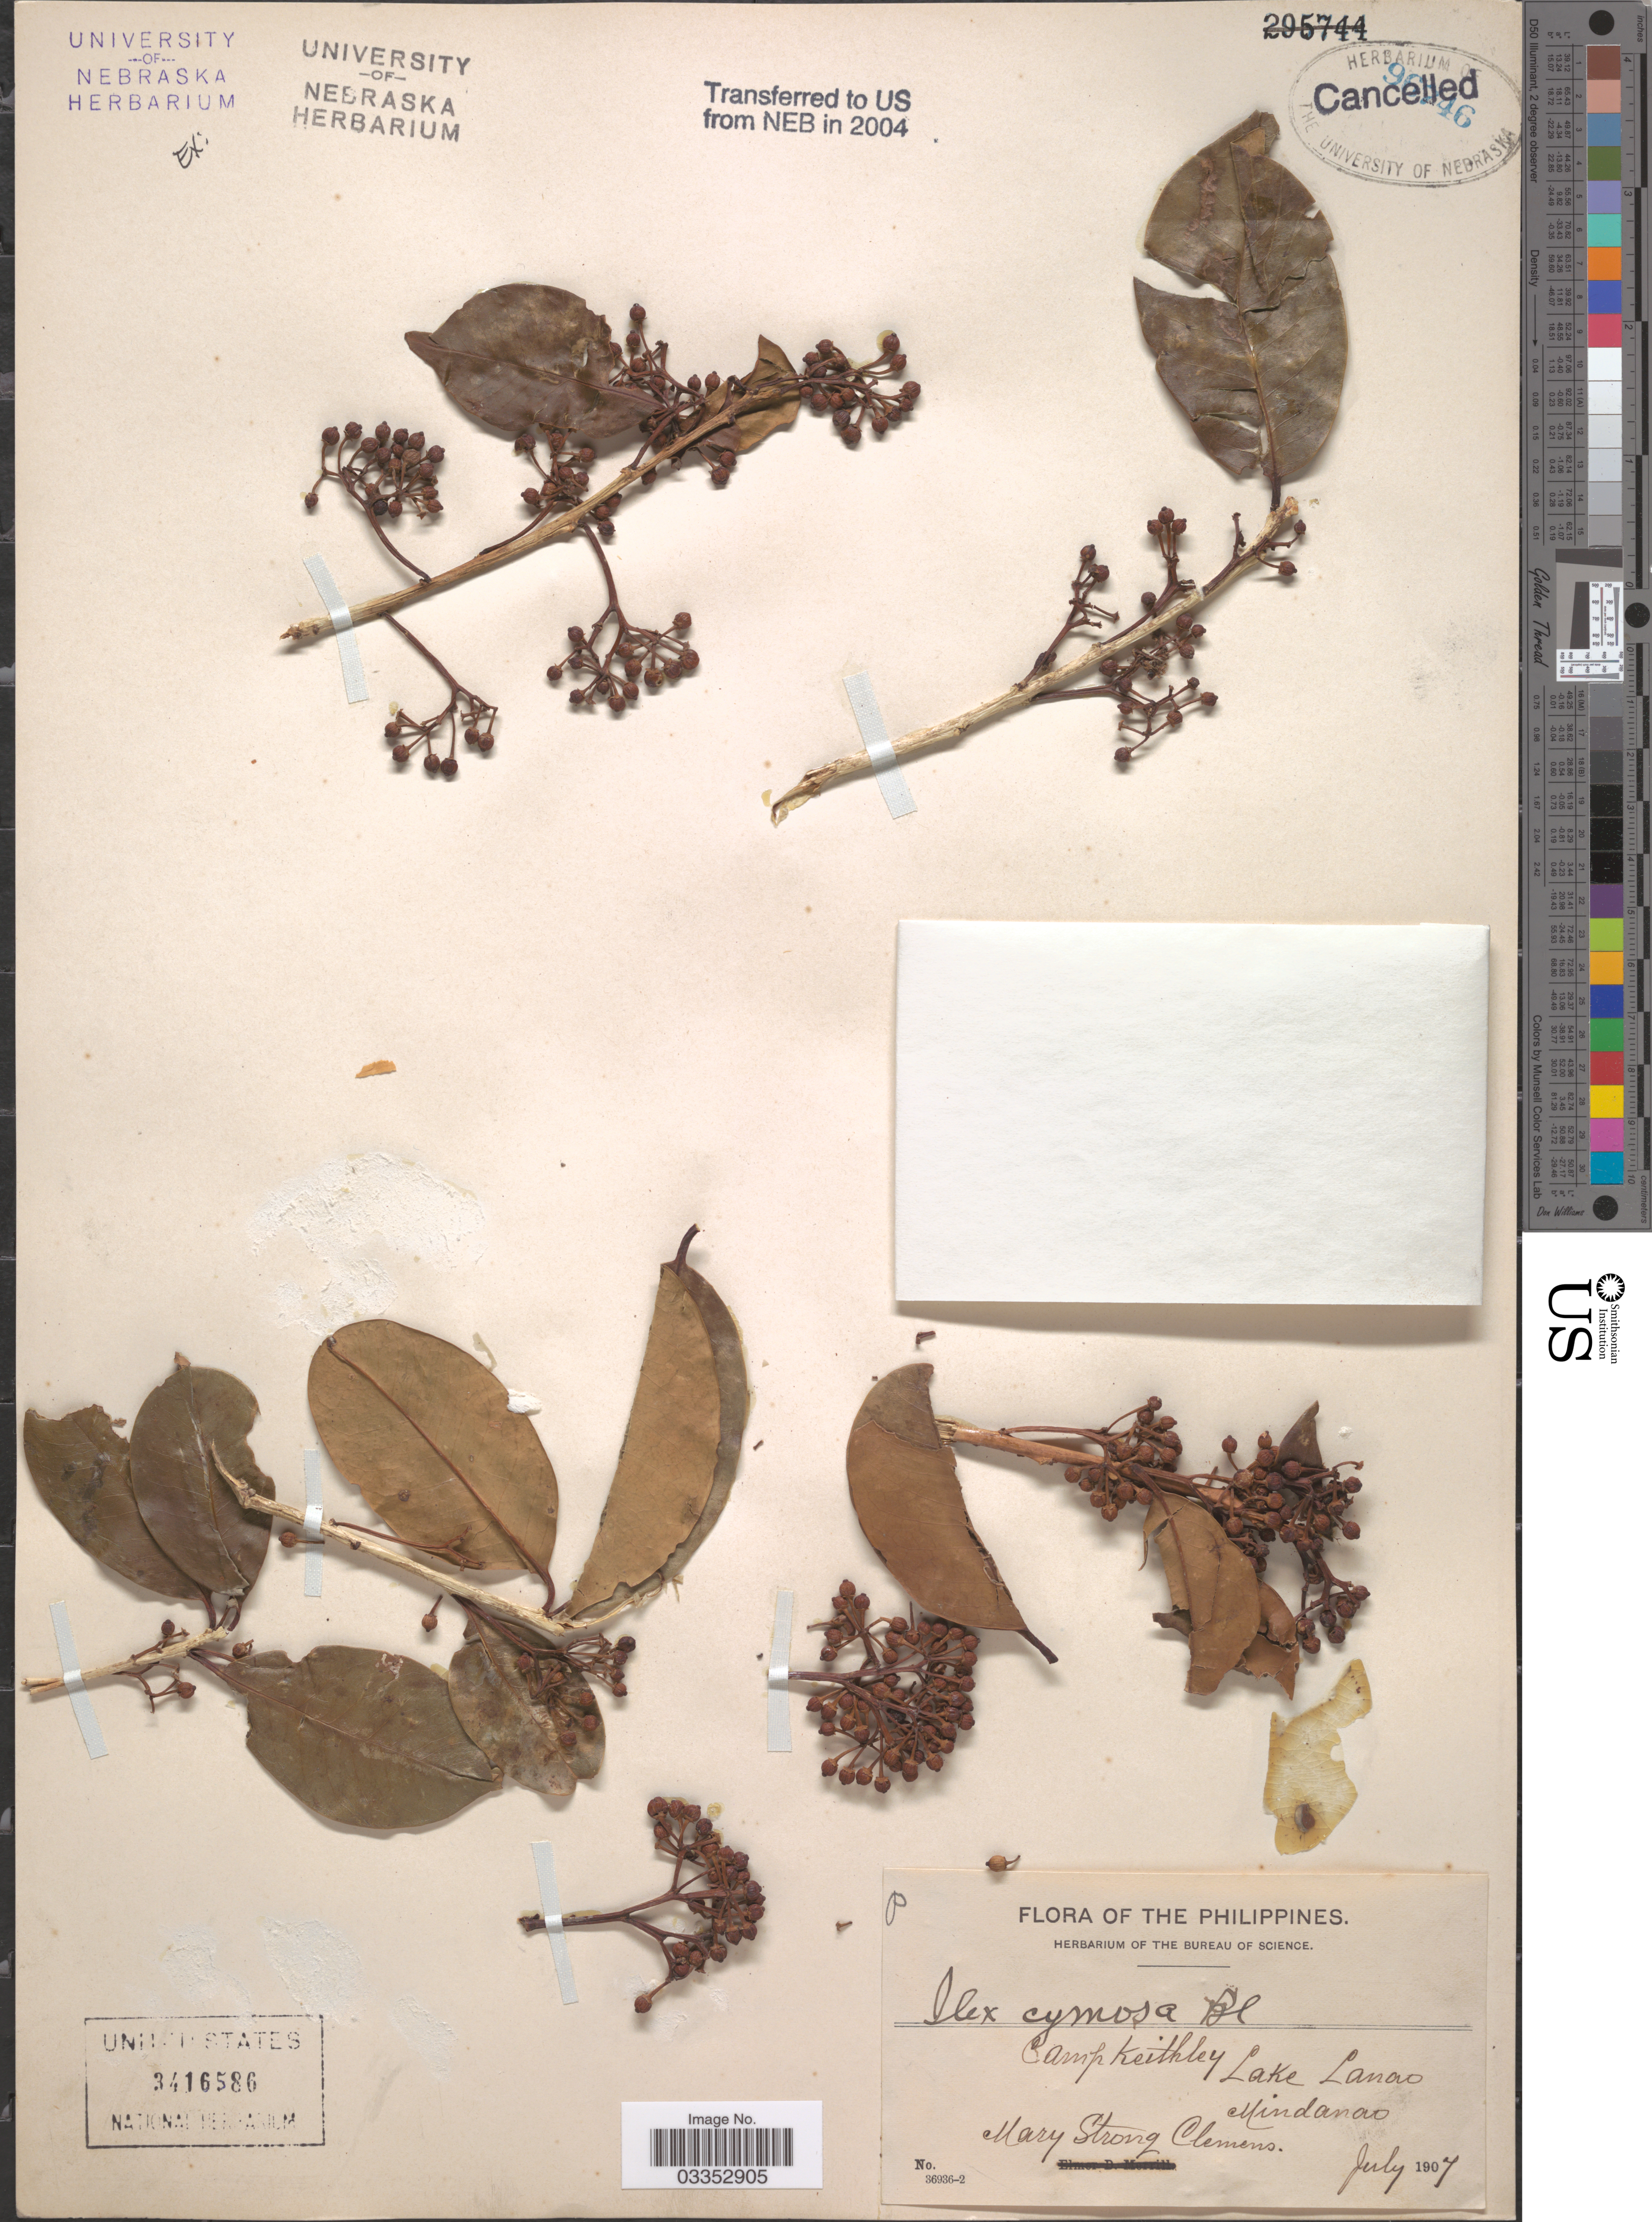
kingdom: Plantae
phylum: Tracheophyta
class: Magnoliopsida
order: Aquifoliales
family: Aquifoliaceae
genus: Ilex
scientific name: Ilex cymosa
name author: Blume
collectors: M. S. Clemens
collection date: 1907-07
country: Philippines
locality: Camp Keithley, Lake Lanao, Mindanao.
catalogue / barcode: US 3416586